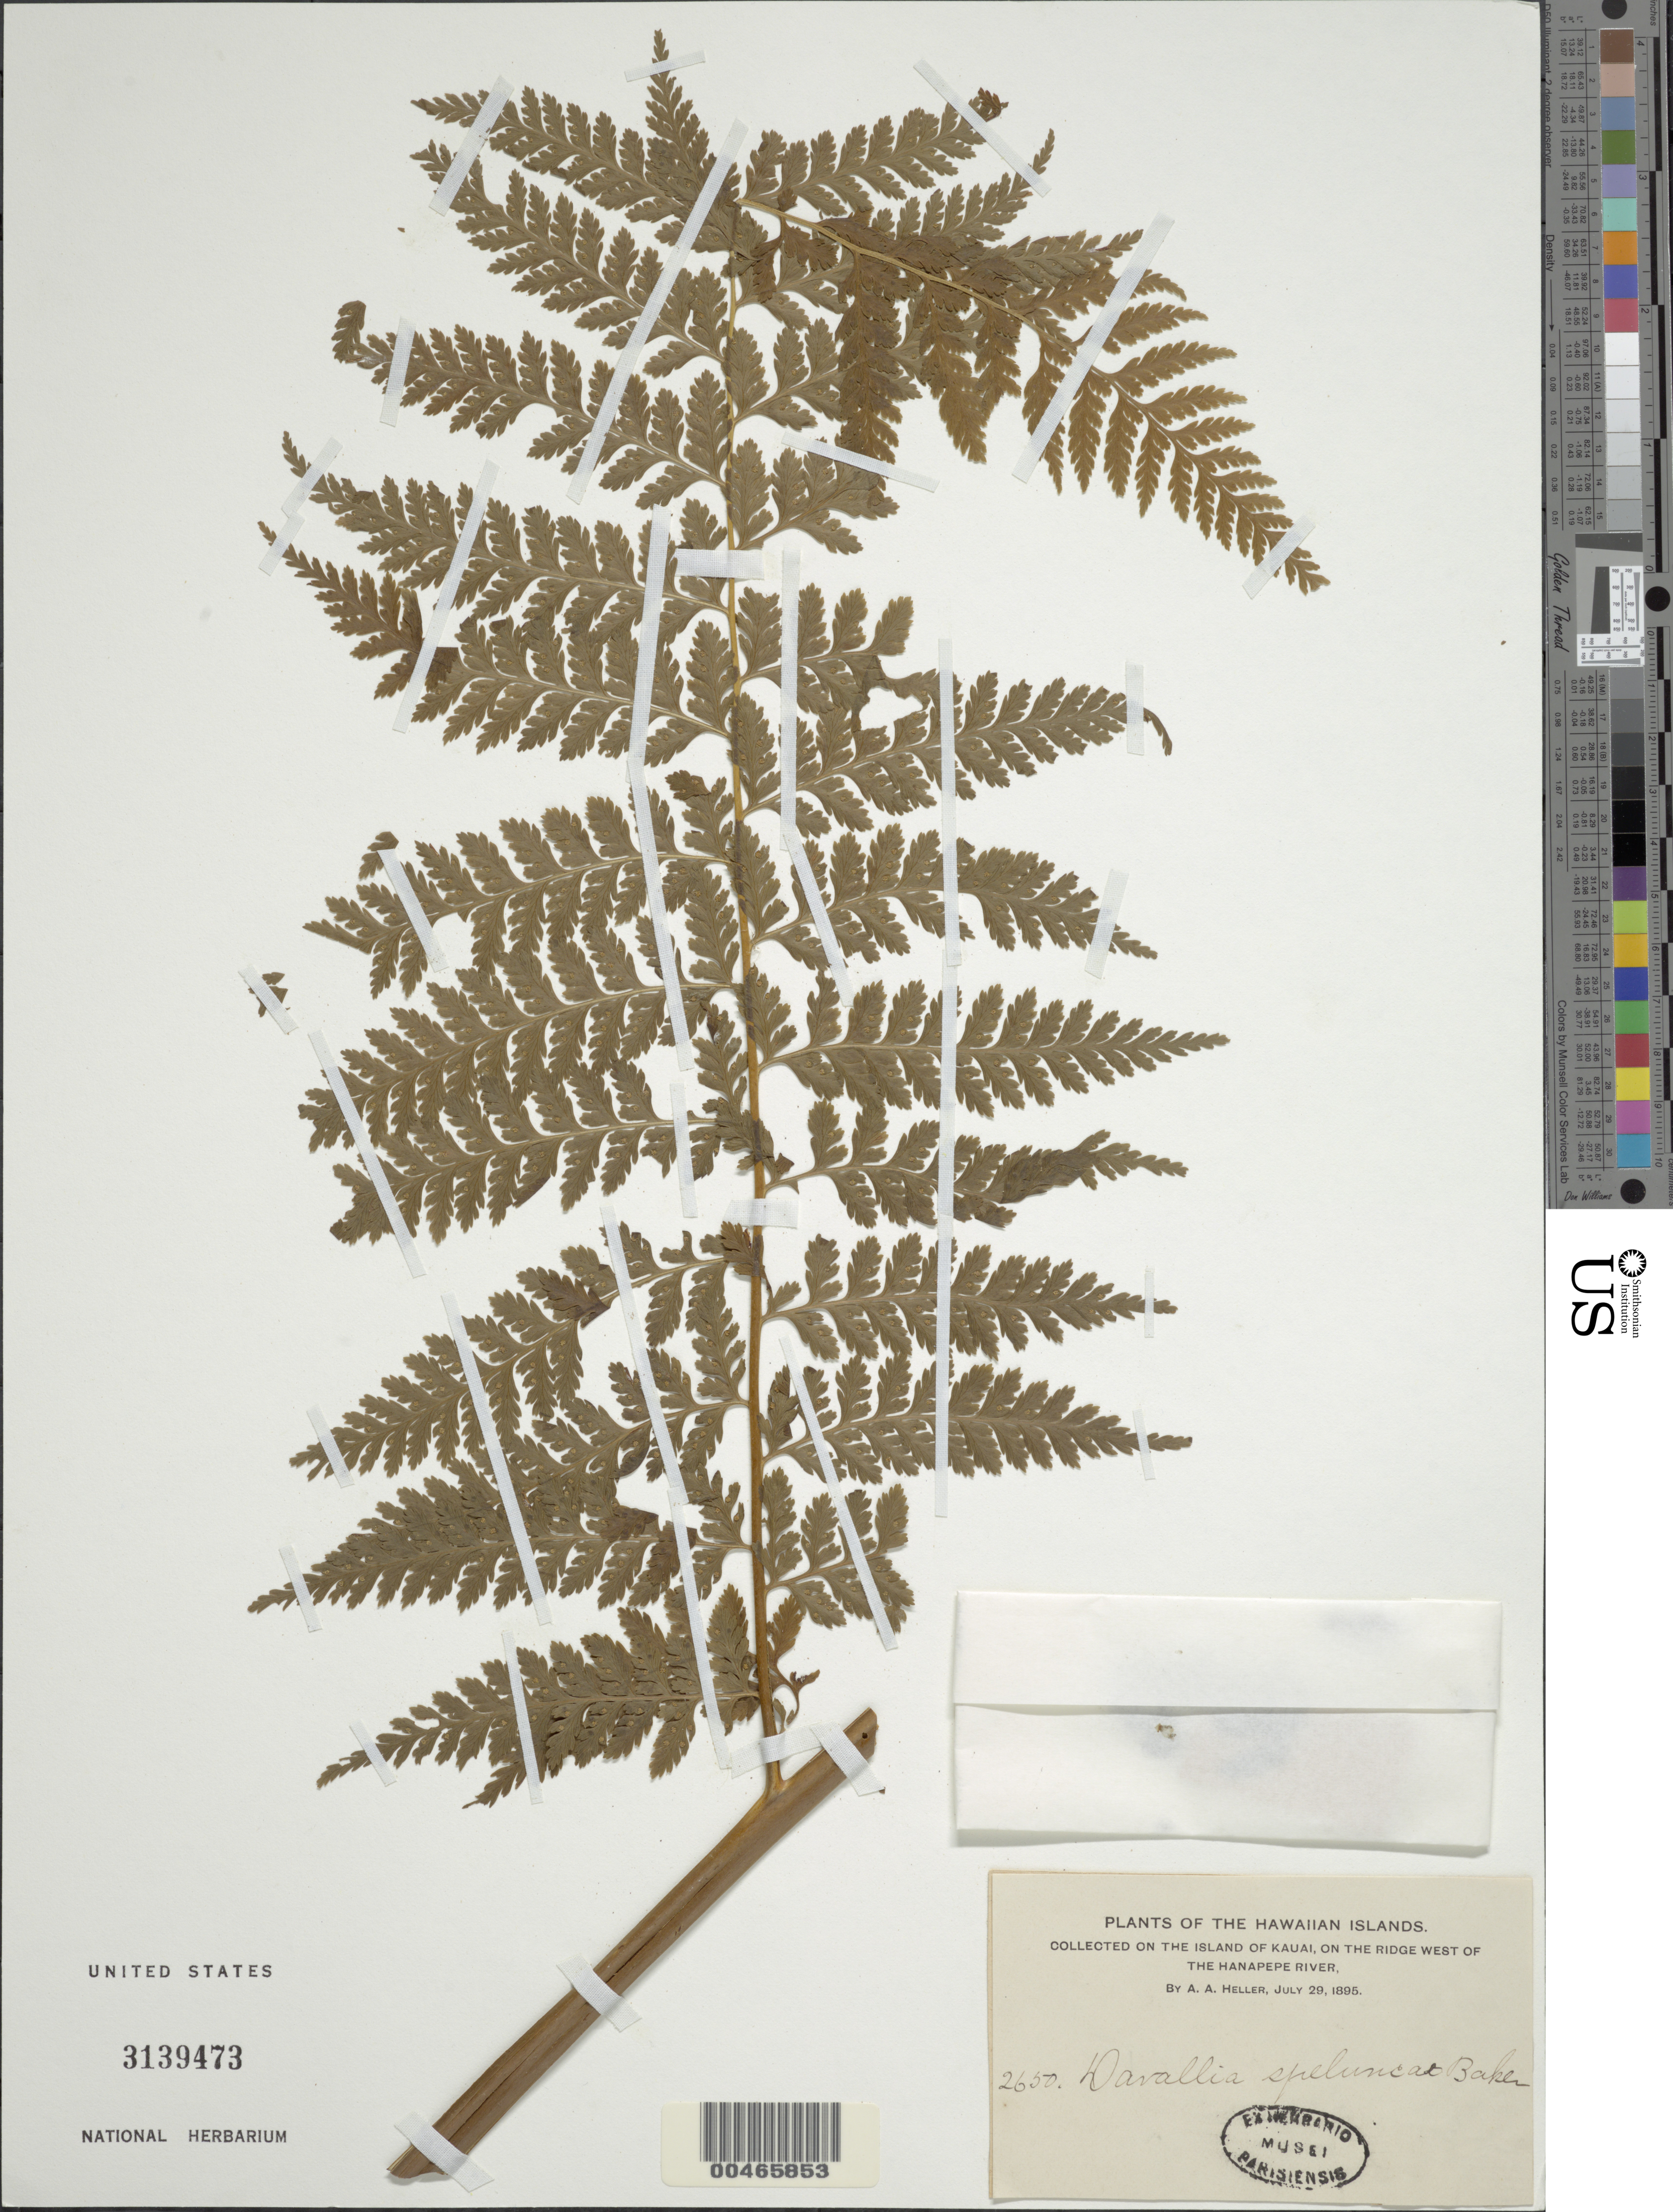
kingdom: Plantae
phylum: Tracheophyta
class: Polypodiopsida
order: Polypodiales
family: Dennstaedtiaceae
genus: Microlepia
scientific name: Microlepia speluncae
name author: (L.) T. Moore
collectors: A. A. Heller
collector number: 2650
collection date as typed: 29 Jul 1895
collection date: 1895-07-29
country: United States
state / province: Hawaii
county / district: Kauai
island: Kaua'i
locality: On the Ridge W of The Hanapepe River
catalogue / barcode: US 3139473